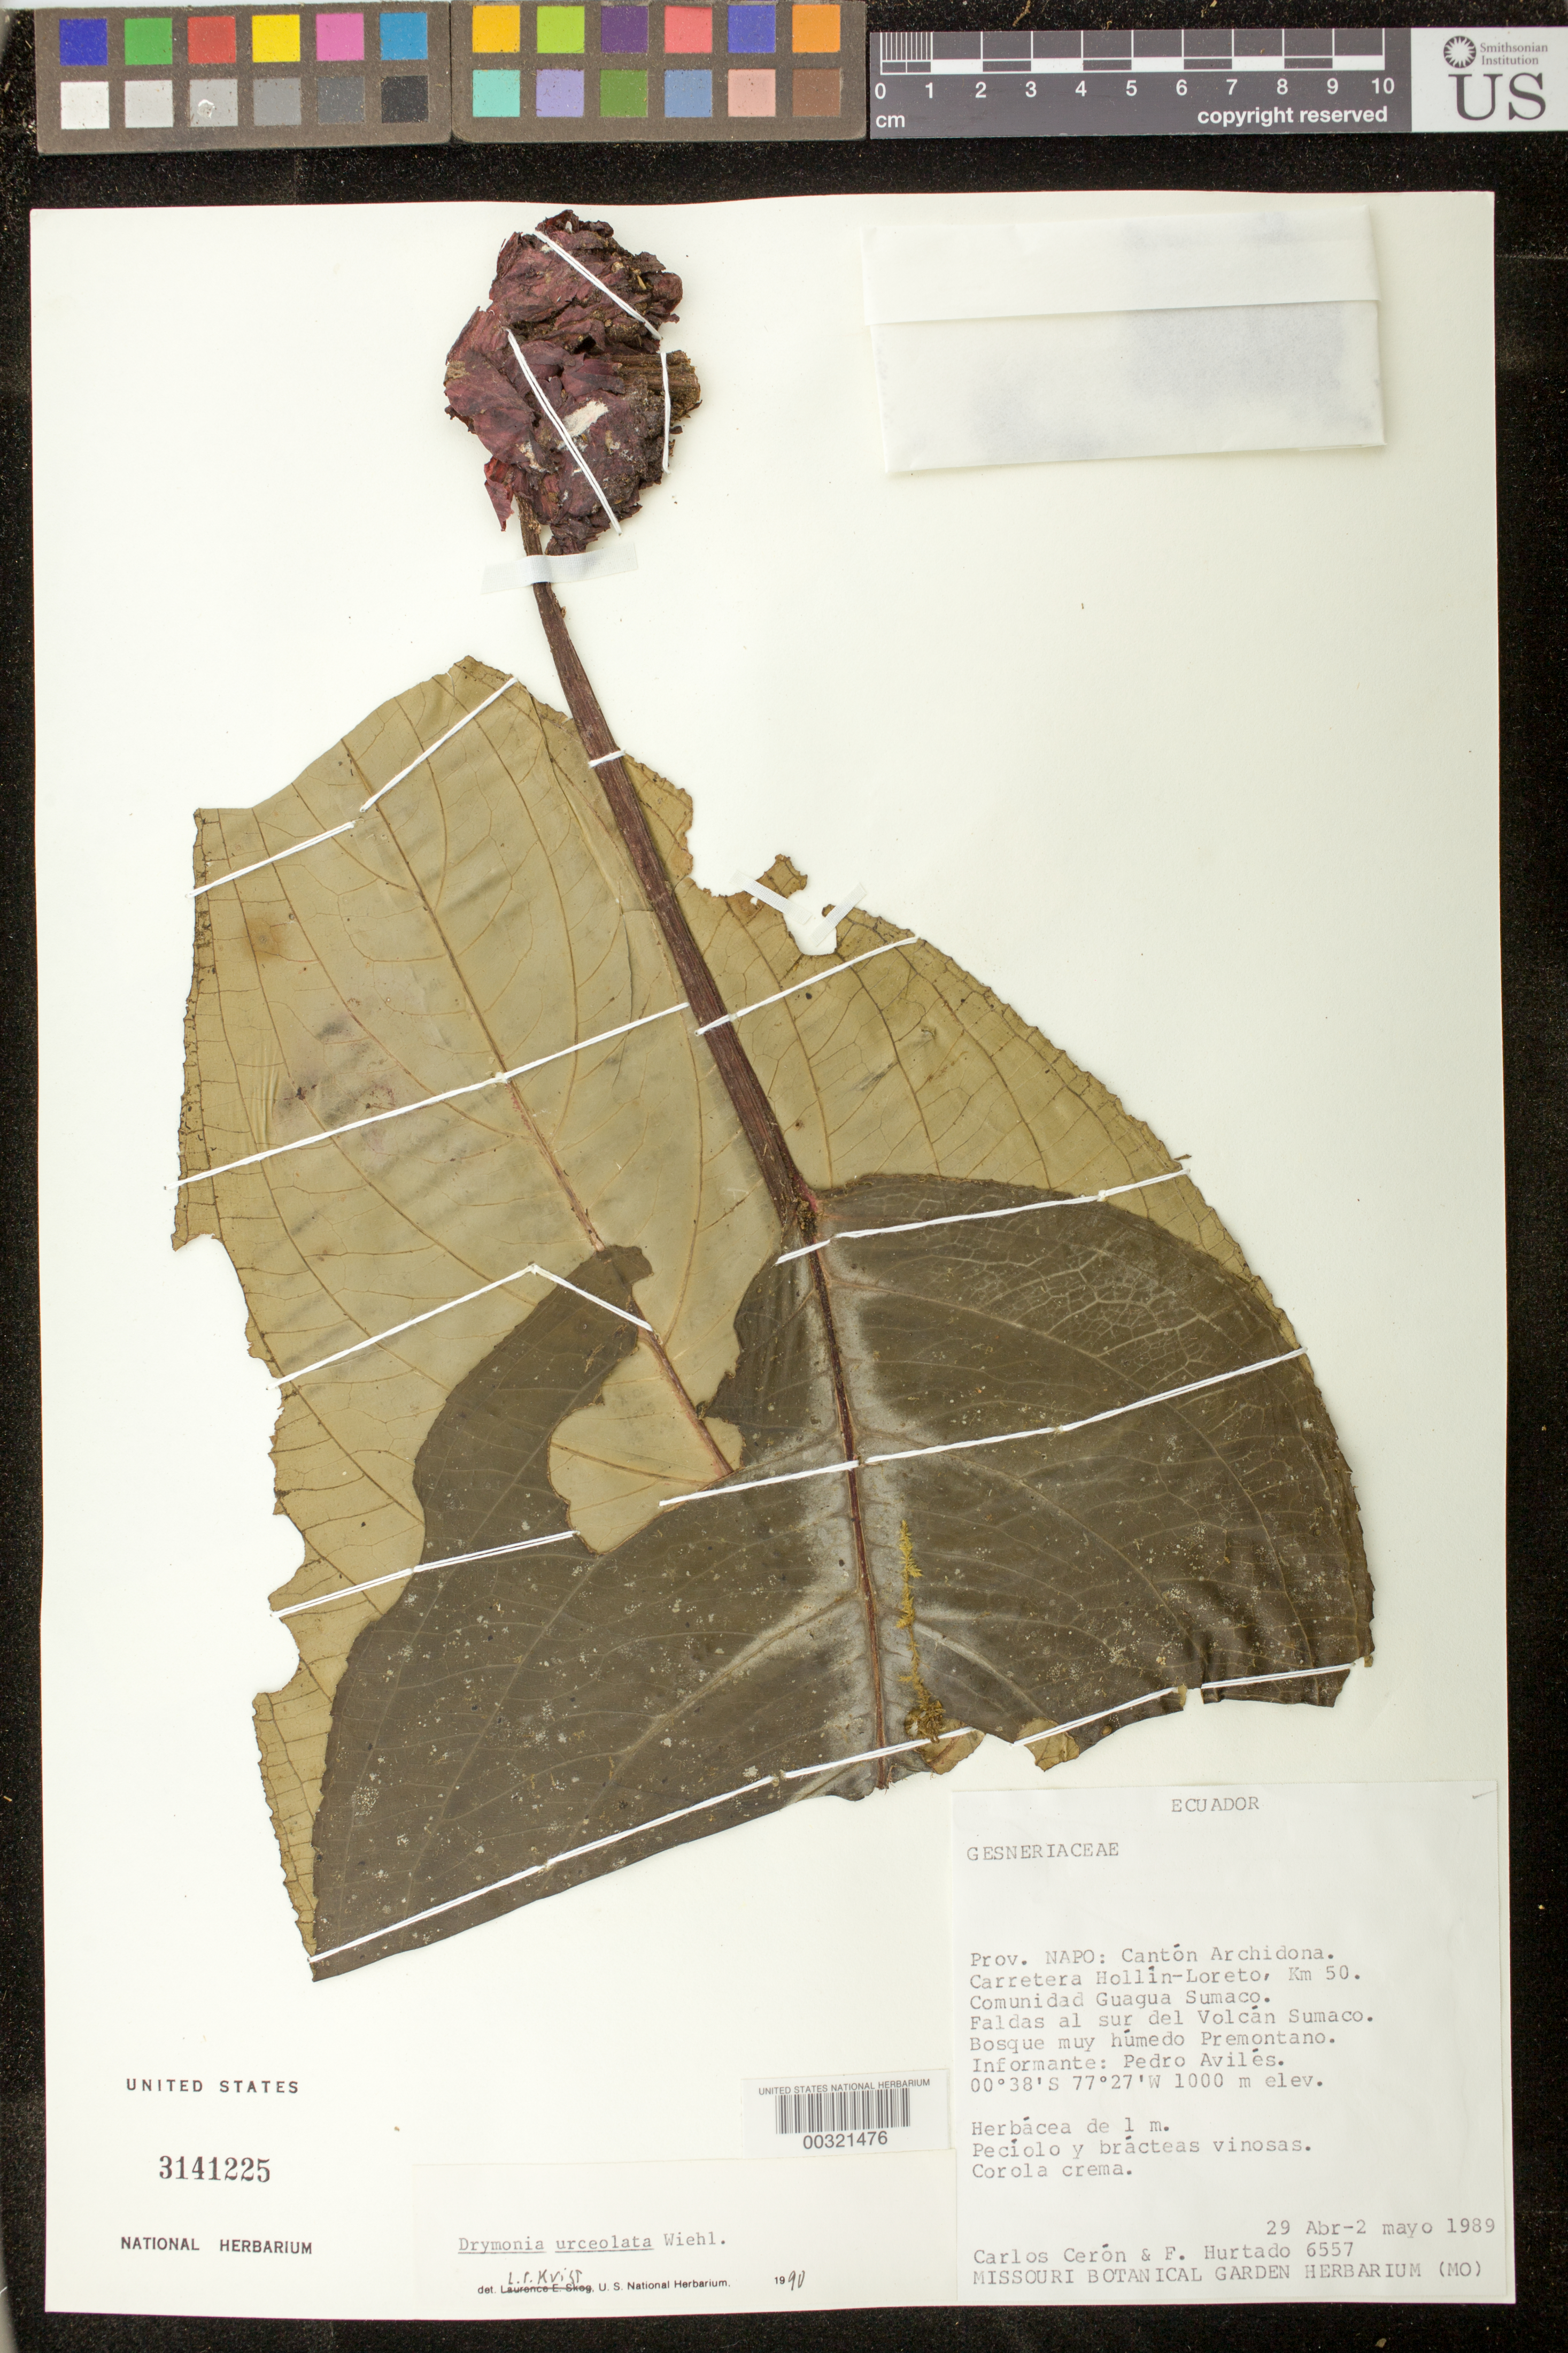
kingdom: Plantae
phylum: Tracheophyta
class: Magnoliopsida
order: Lamiales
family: Gesneriaceae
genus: Drymonia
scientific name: Drymonia urceolata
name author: Wiehler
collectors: C. E. Cerón M. & F. Hurtado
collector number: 6557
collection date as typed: Apr-May 1989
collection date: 1989-04/1989-05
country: Ecuador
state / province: Napo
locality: Canton Archidona, Hollin-Loreto highway, km 50, comunidad Guagua Sumaco, ...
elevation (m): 1000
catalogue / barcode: US 31471225